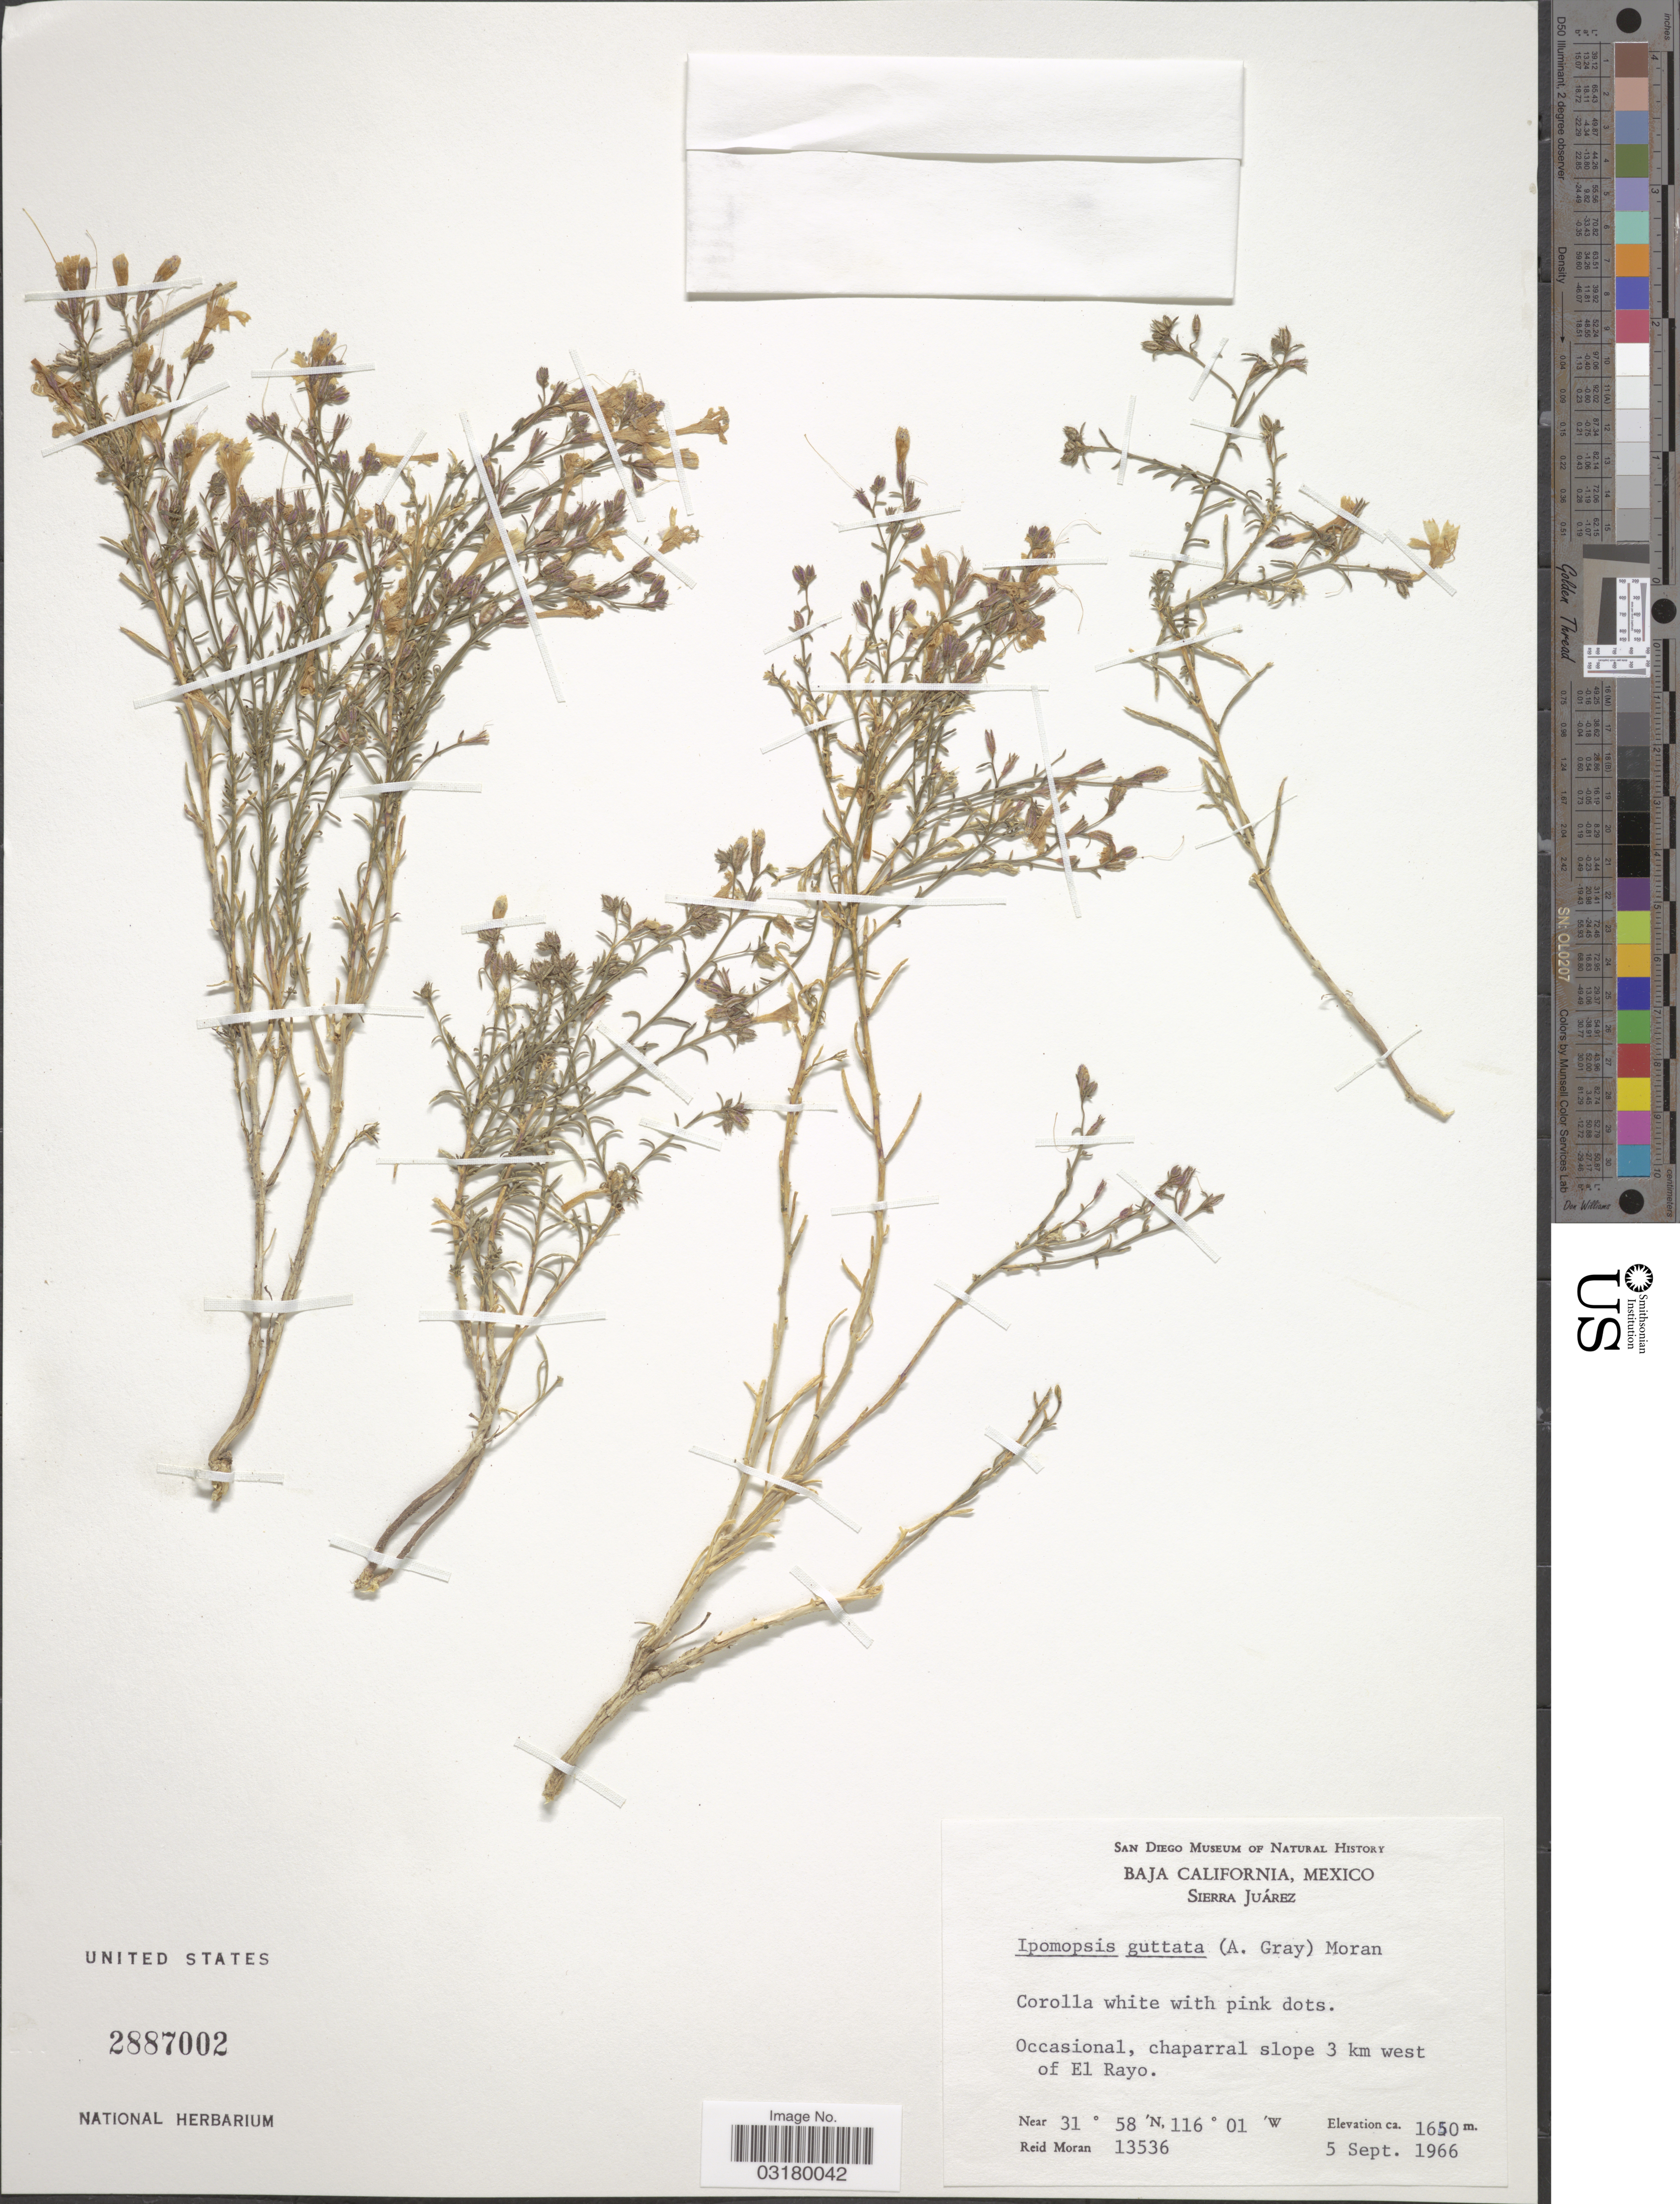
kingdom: Plantae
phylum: Tracheophyta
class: Magnoliopsida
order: Ericales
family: Polemoniaceae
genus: Ipomopsis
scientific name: Ipomopsis guttata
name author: (A. Gray) Moran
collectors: R. Moran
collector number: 13536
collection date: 1966-09-05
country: Mexico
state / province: Baja California Norte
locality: Sierra Juárez. Occasional, chaparral slope 3 km west of El Rayo.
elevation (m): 1650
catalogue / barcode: US 2887002